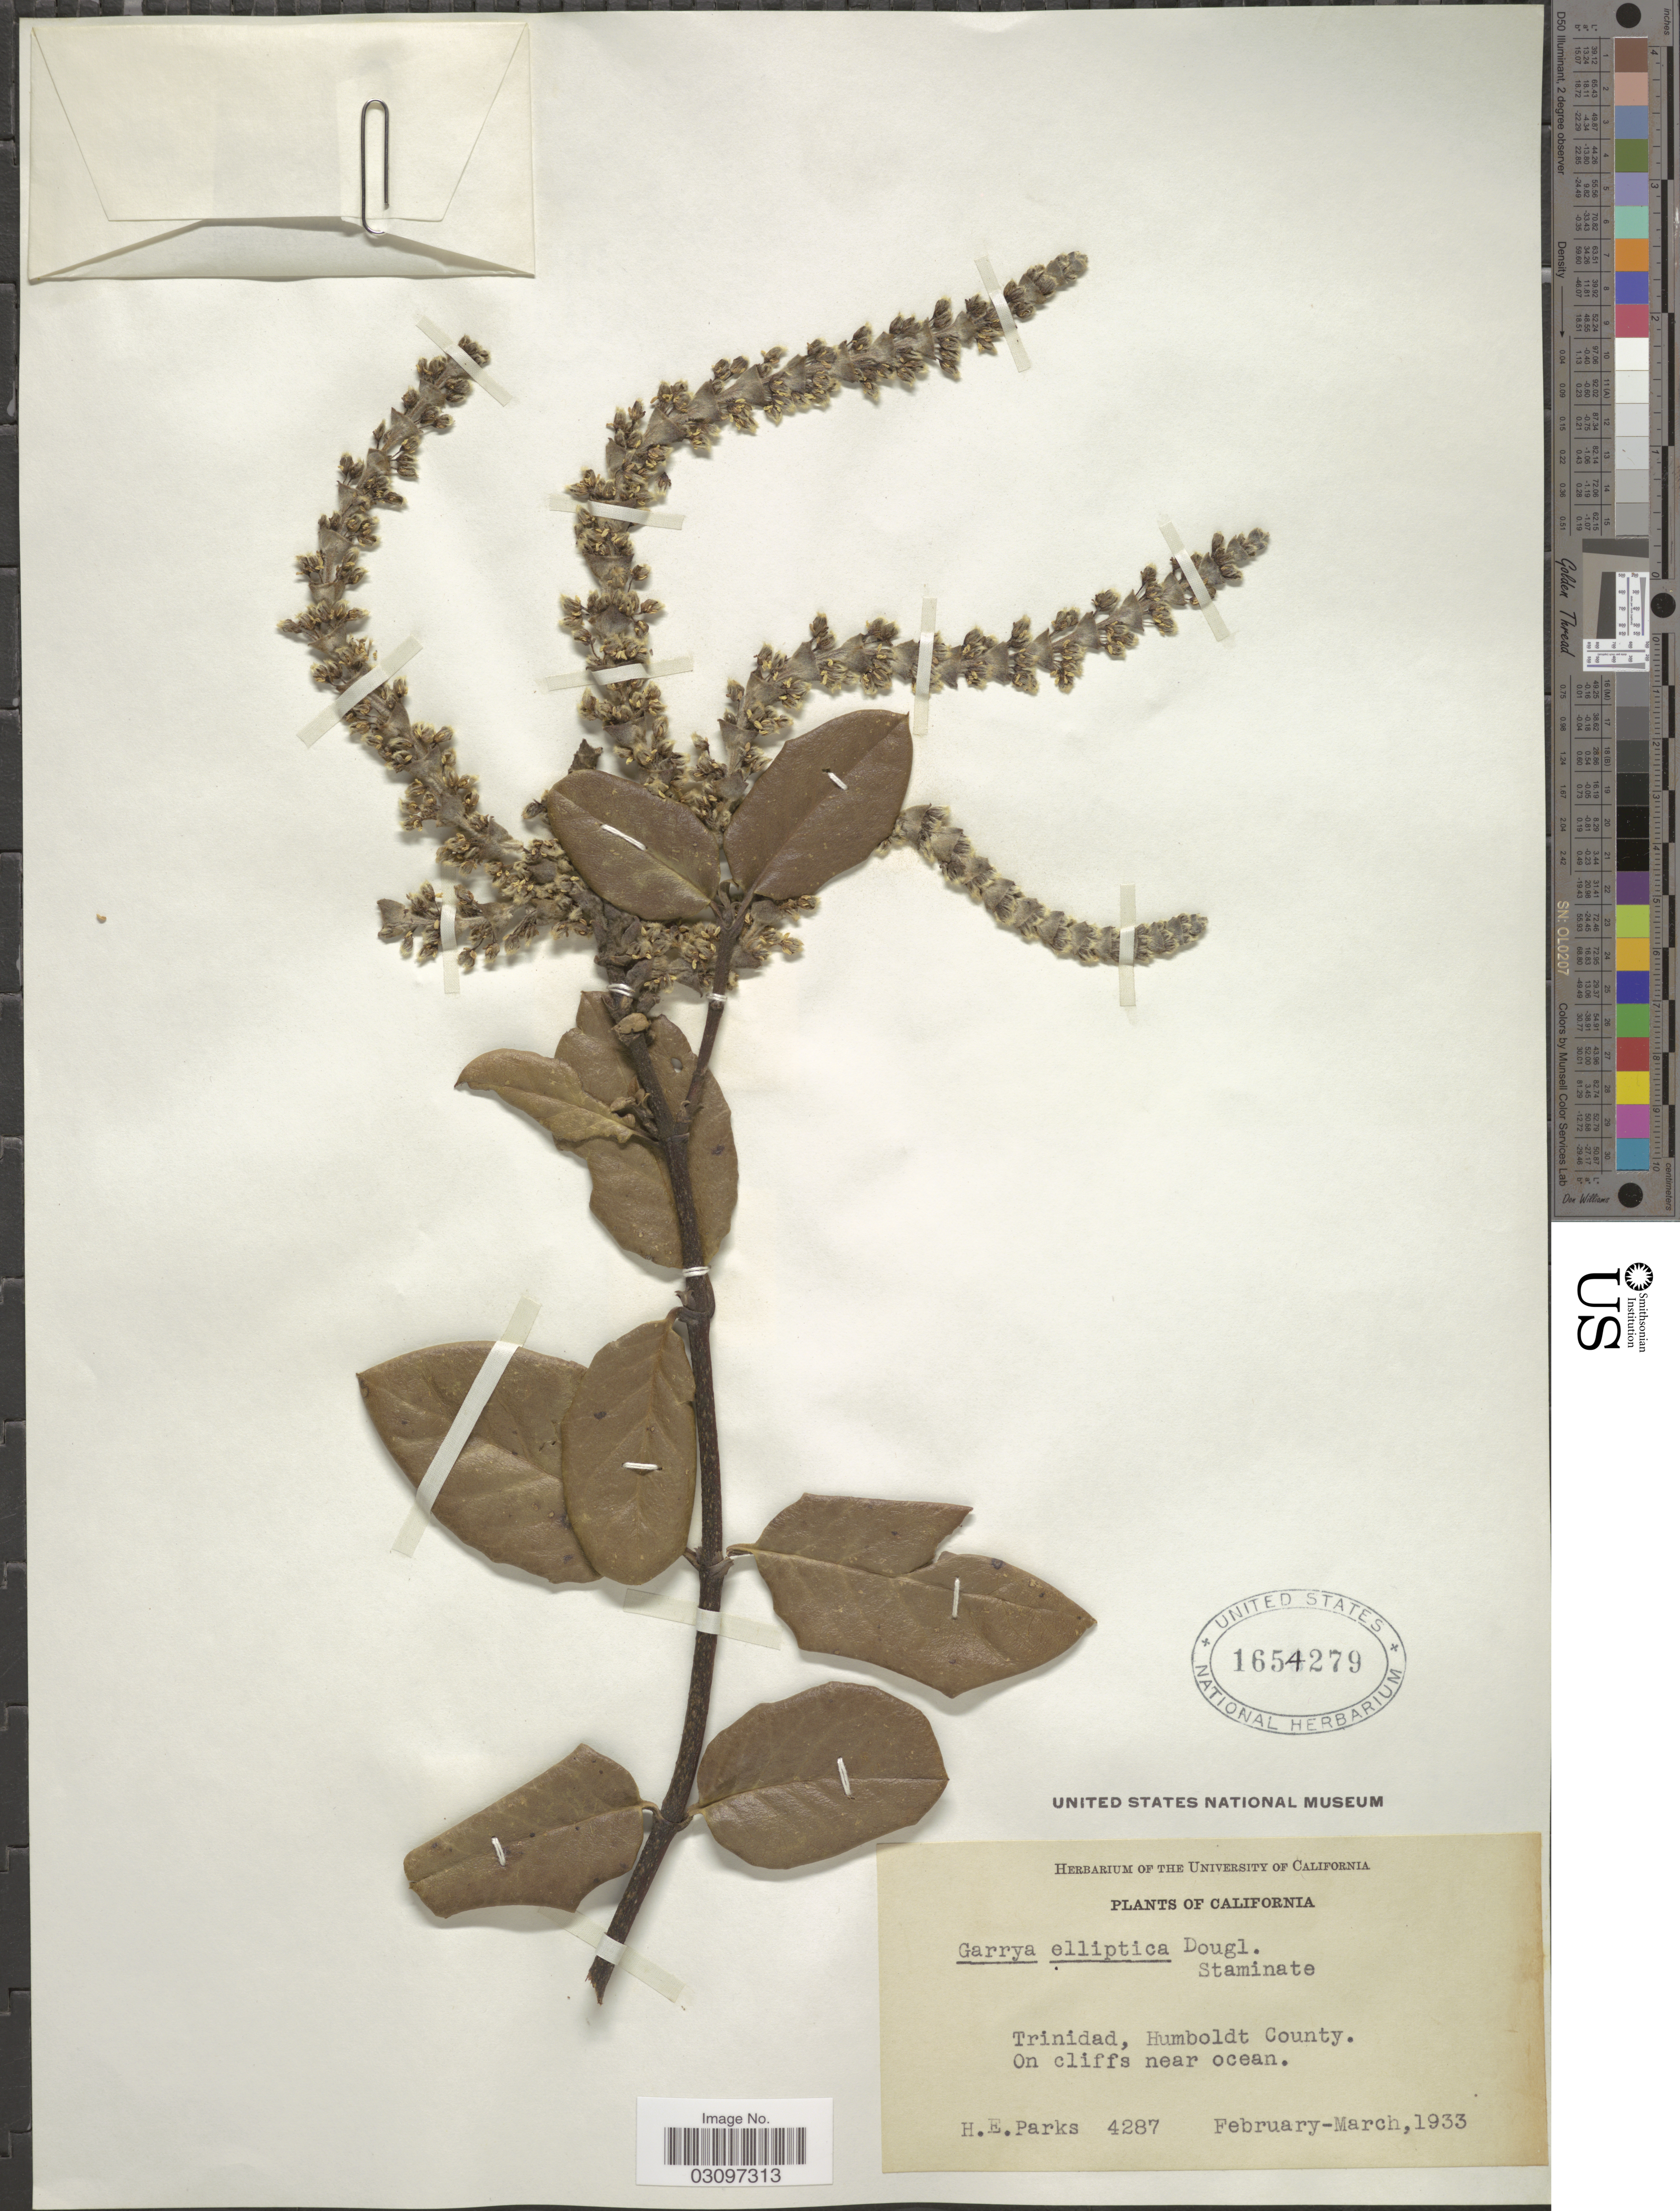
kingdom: Plantae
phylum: Tracheophyta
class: Magnoliopsida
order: Garryales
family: Garryaceae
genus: Garrya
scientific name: Garrya elliptica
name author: Douglas ex Lindl.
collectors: H. E. Parks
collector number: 4287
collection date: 1933-02/1933-03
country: United States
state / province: California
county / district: Humboldt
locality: Trinidad, Humboldt County. On cliffs near ocean.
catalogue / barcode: US 1654279